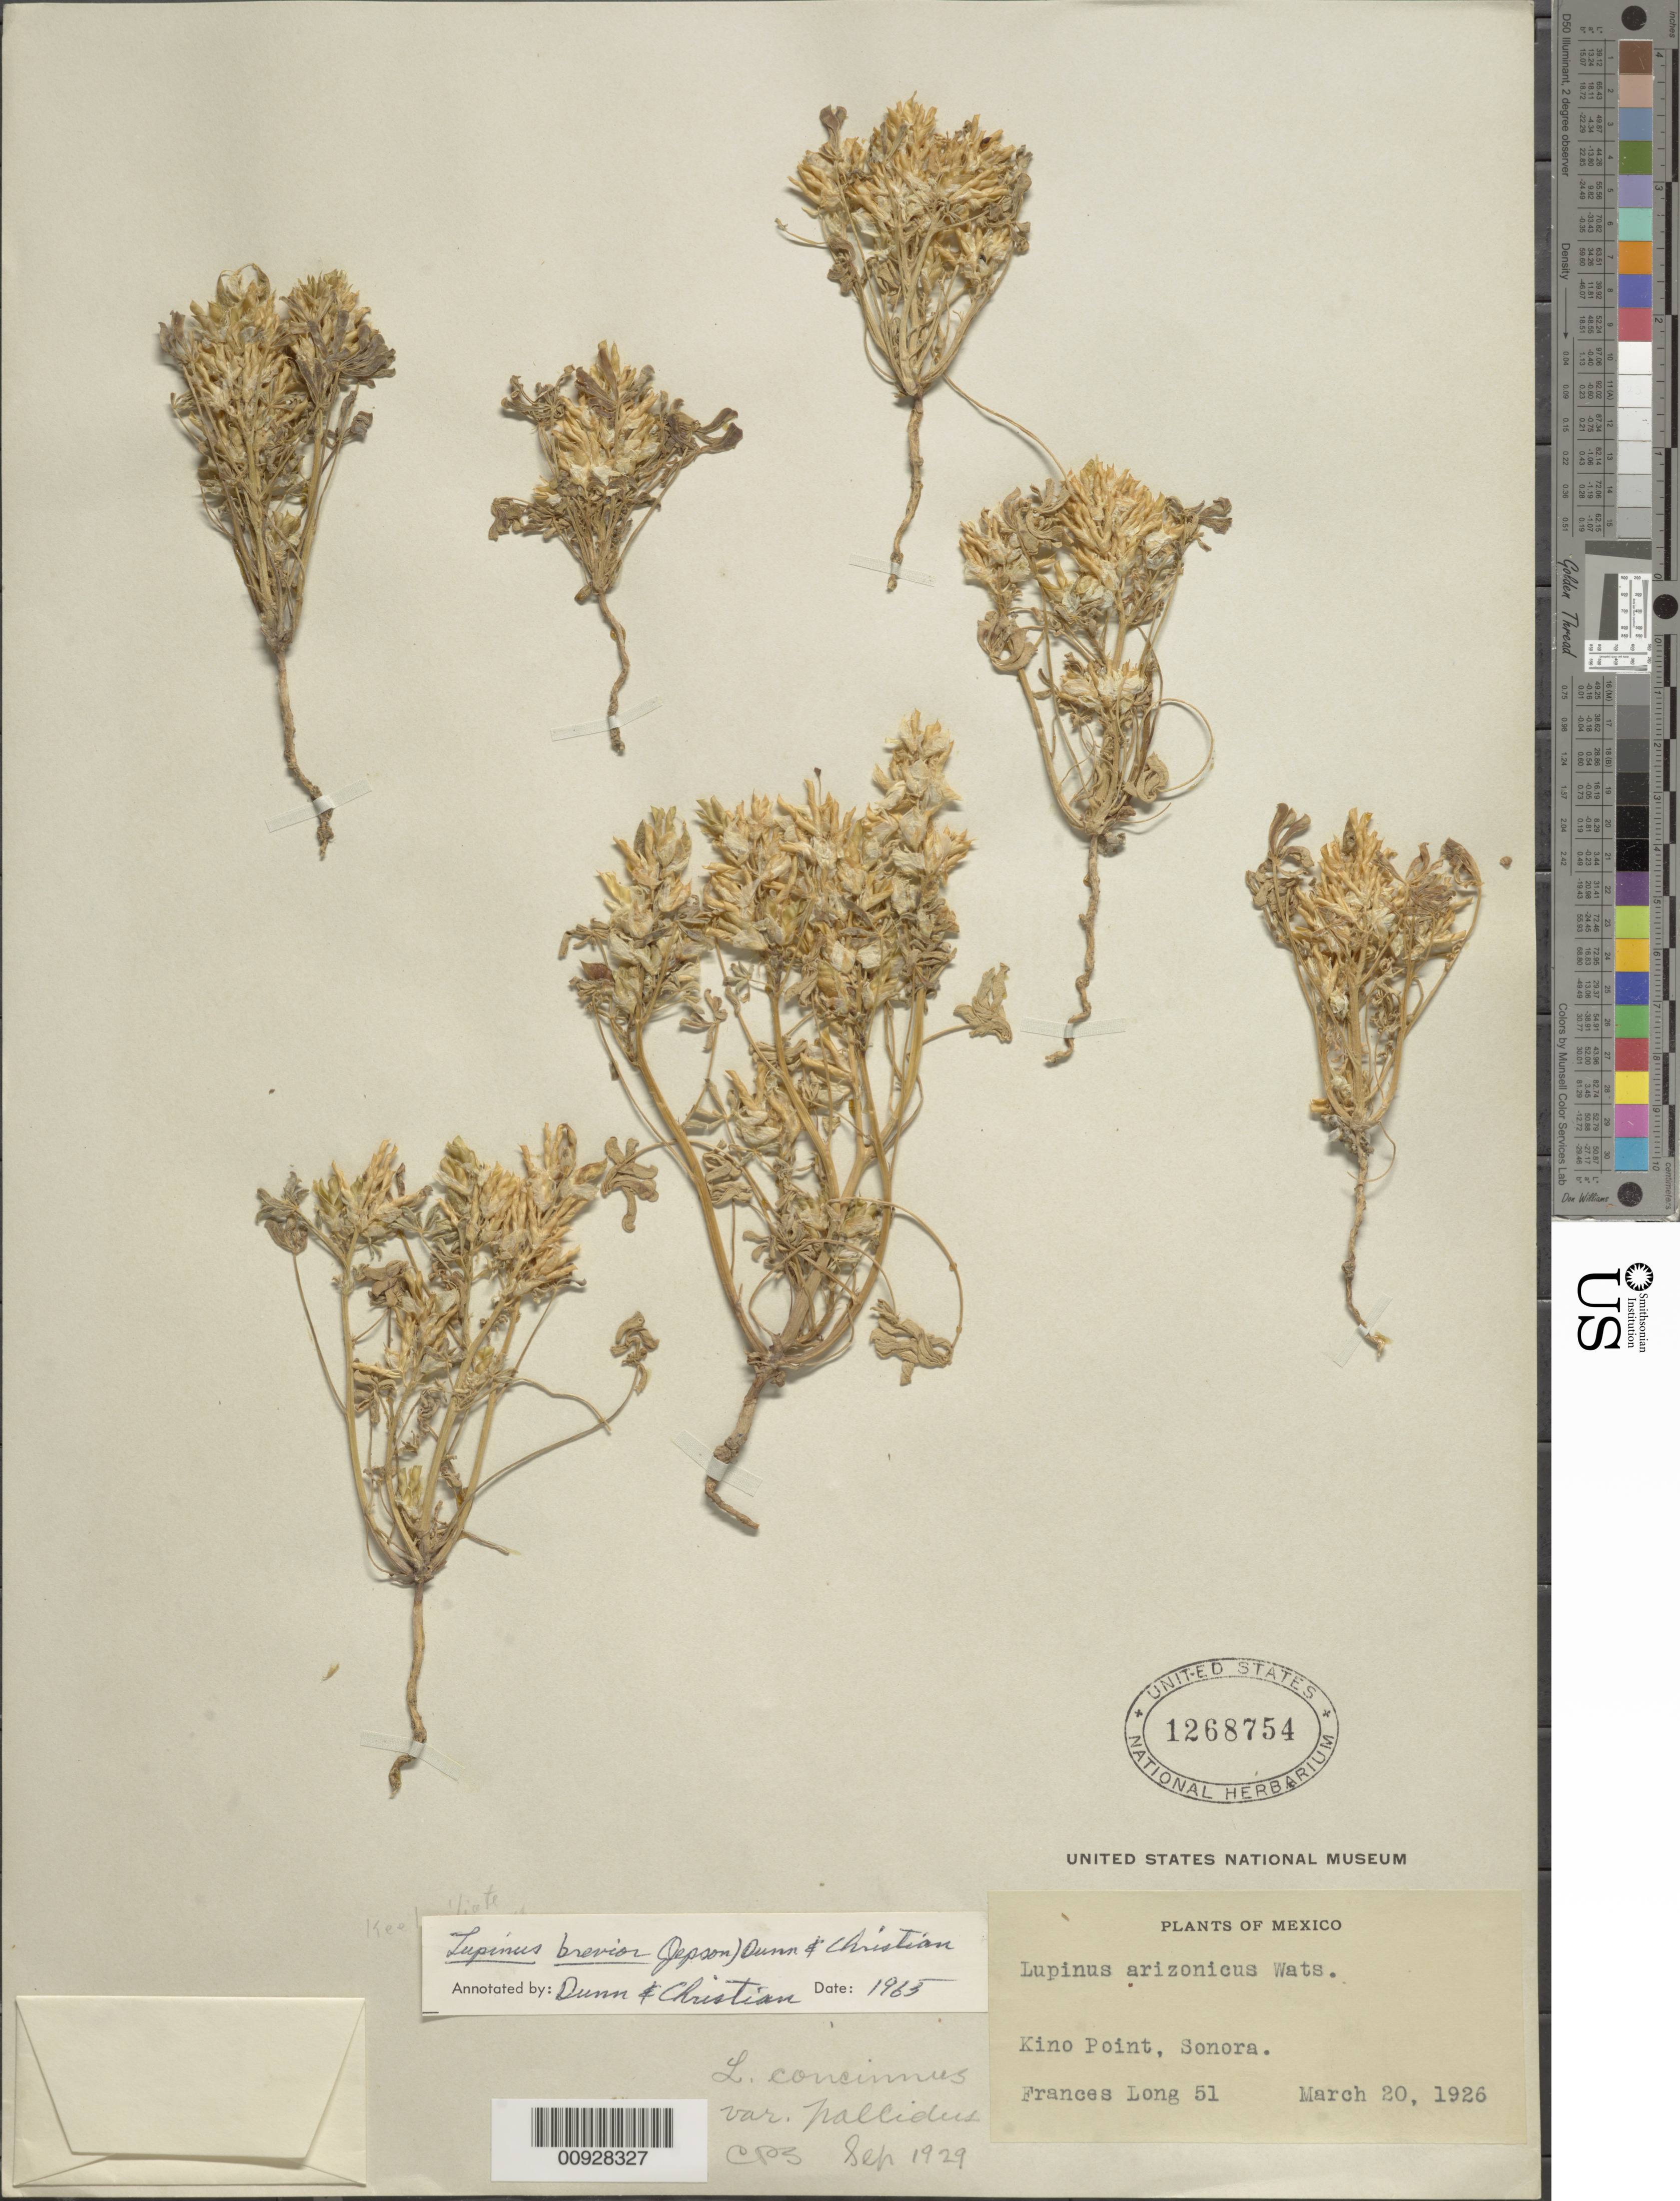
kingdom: Plantae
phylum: Tracheophyta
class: Magnoliopsida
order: Fabales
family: Fabaceae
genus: Lupinus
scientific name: Lupinus brevior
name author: (Jeps.) J.A. Christian & D.B. Dunn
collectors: F. Long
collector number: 51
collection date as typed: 20 Mar 1926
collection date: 1926-03-20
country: Mexico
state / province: Sonora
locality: Kino Point, Sonora.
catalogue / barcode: US 1268754